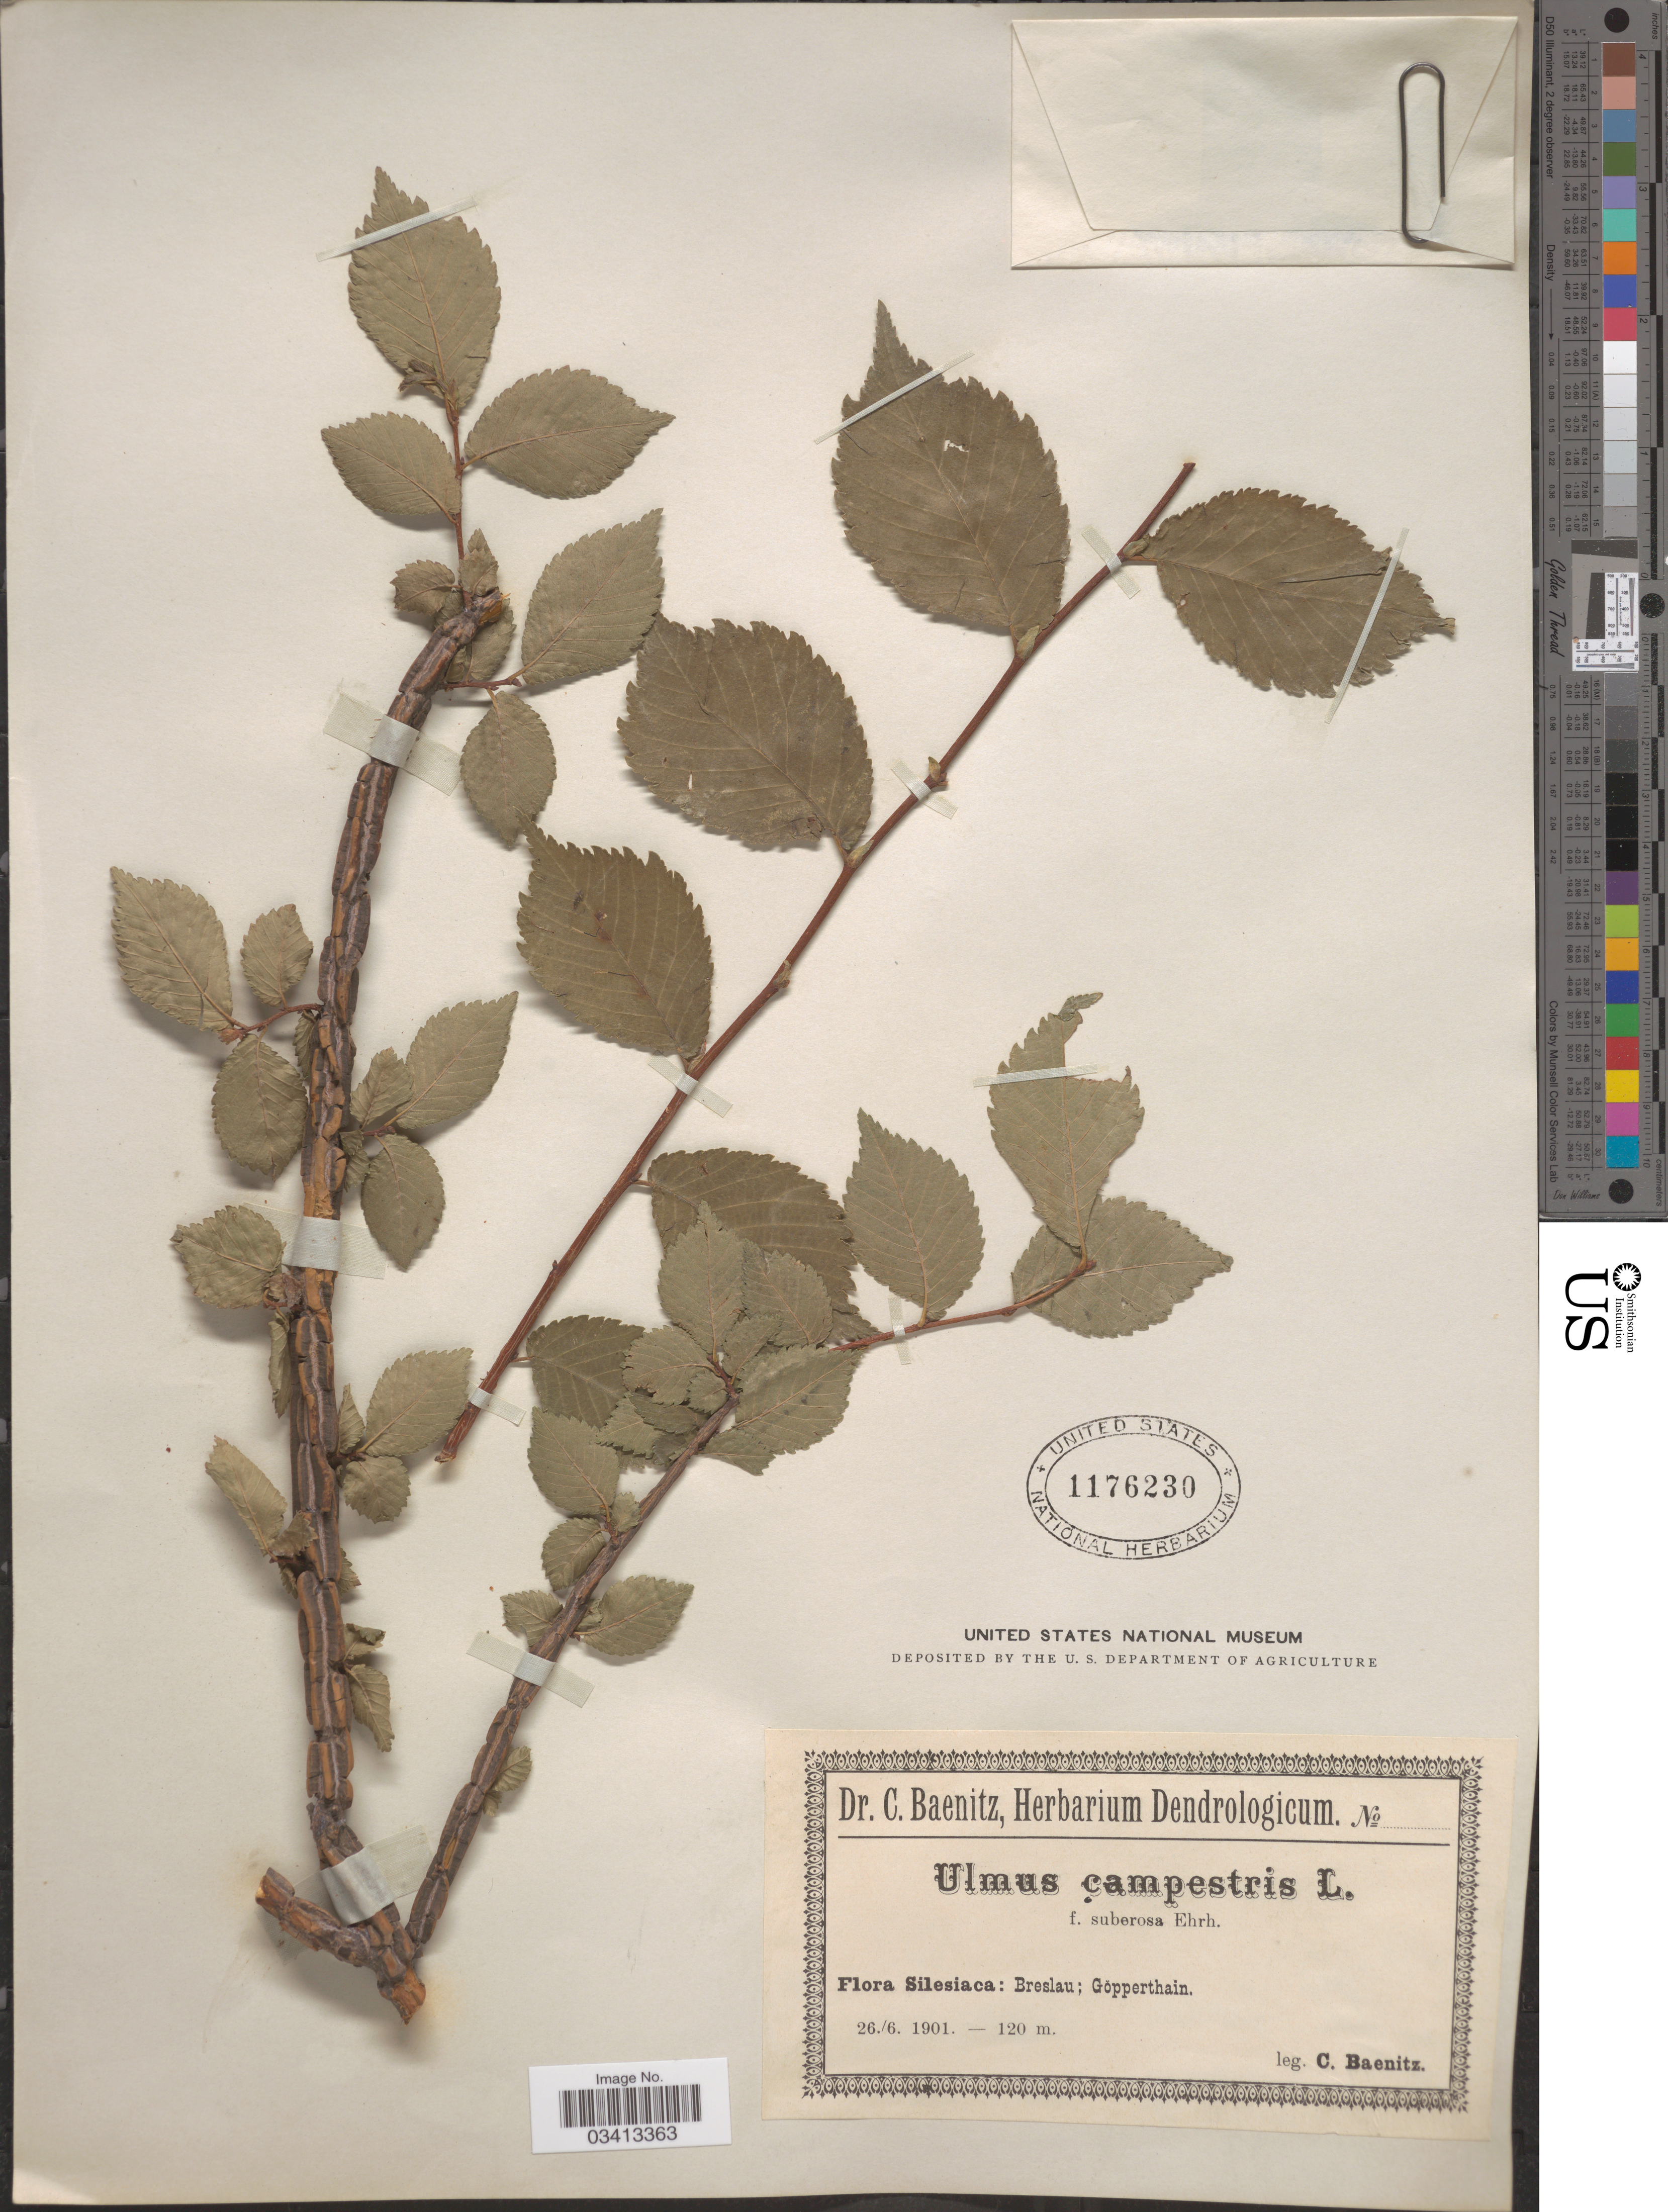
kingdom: Plantae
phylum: Tracheophyta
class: Magnoliopsida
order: Rosales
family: Ulmaceae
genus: Ulmus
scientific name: Ulmus campestris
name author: L.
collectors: C. G. Baenitz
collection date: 1901-06-26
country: Poland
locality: Silesiaca: Breslau; Göpperthain.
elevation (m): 120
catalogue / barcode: US 1176230